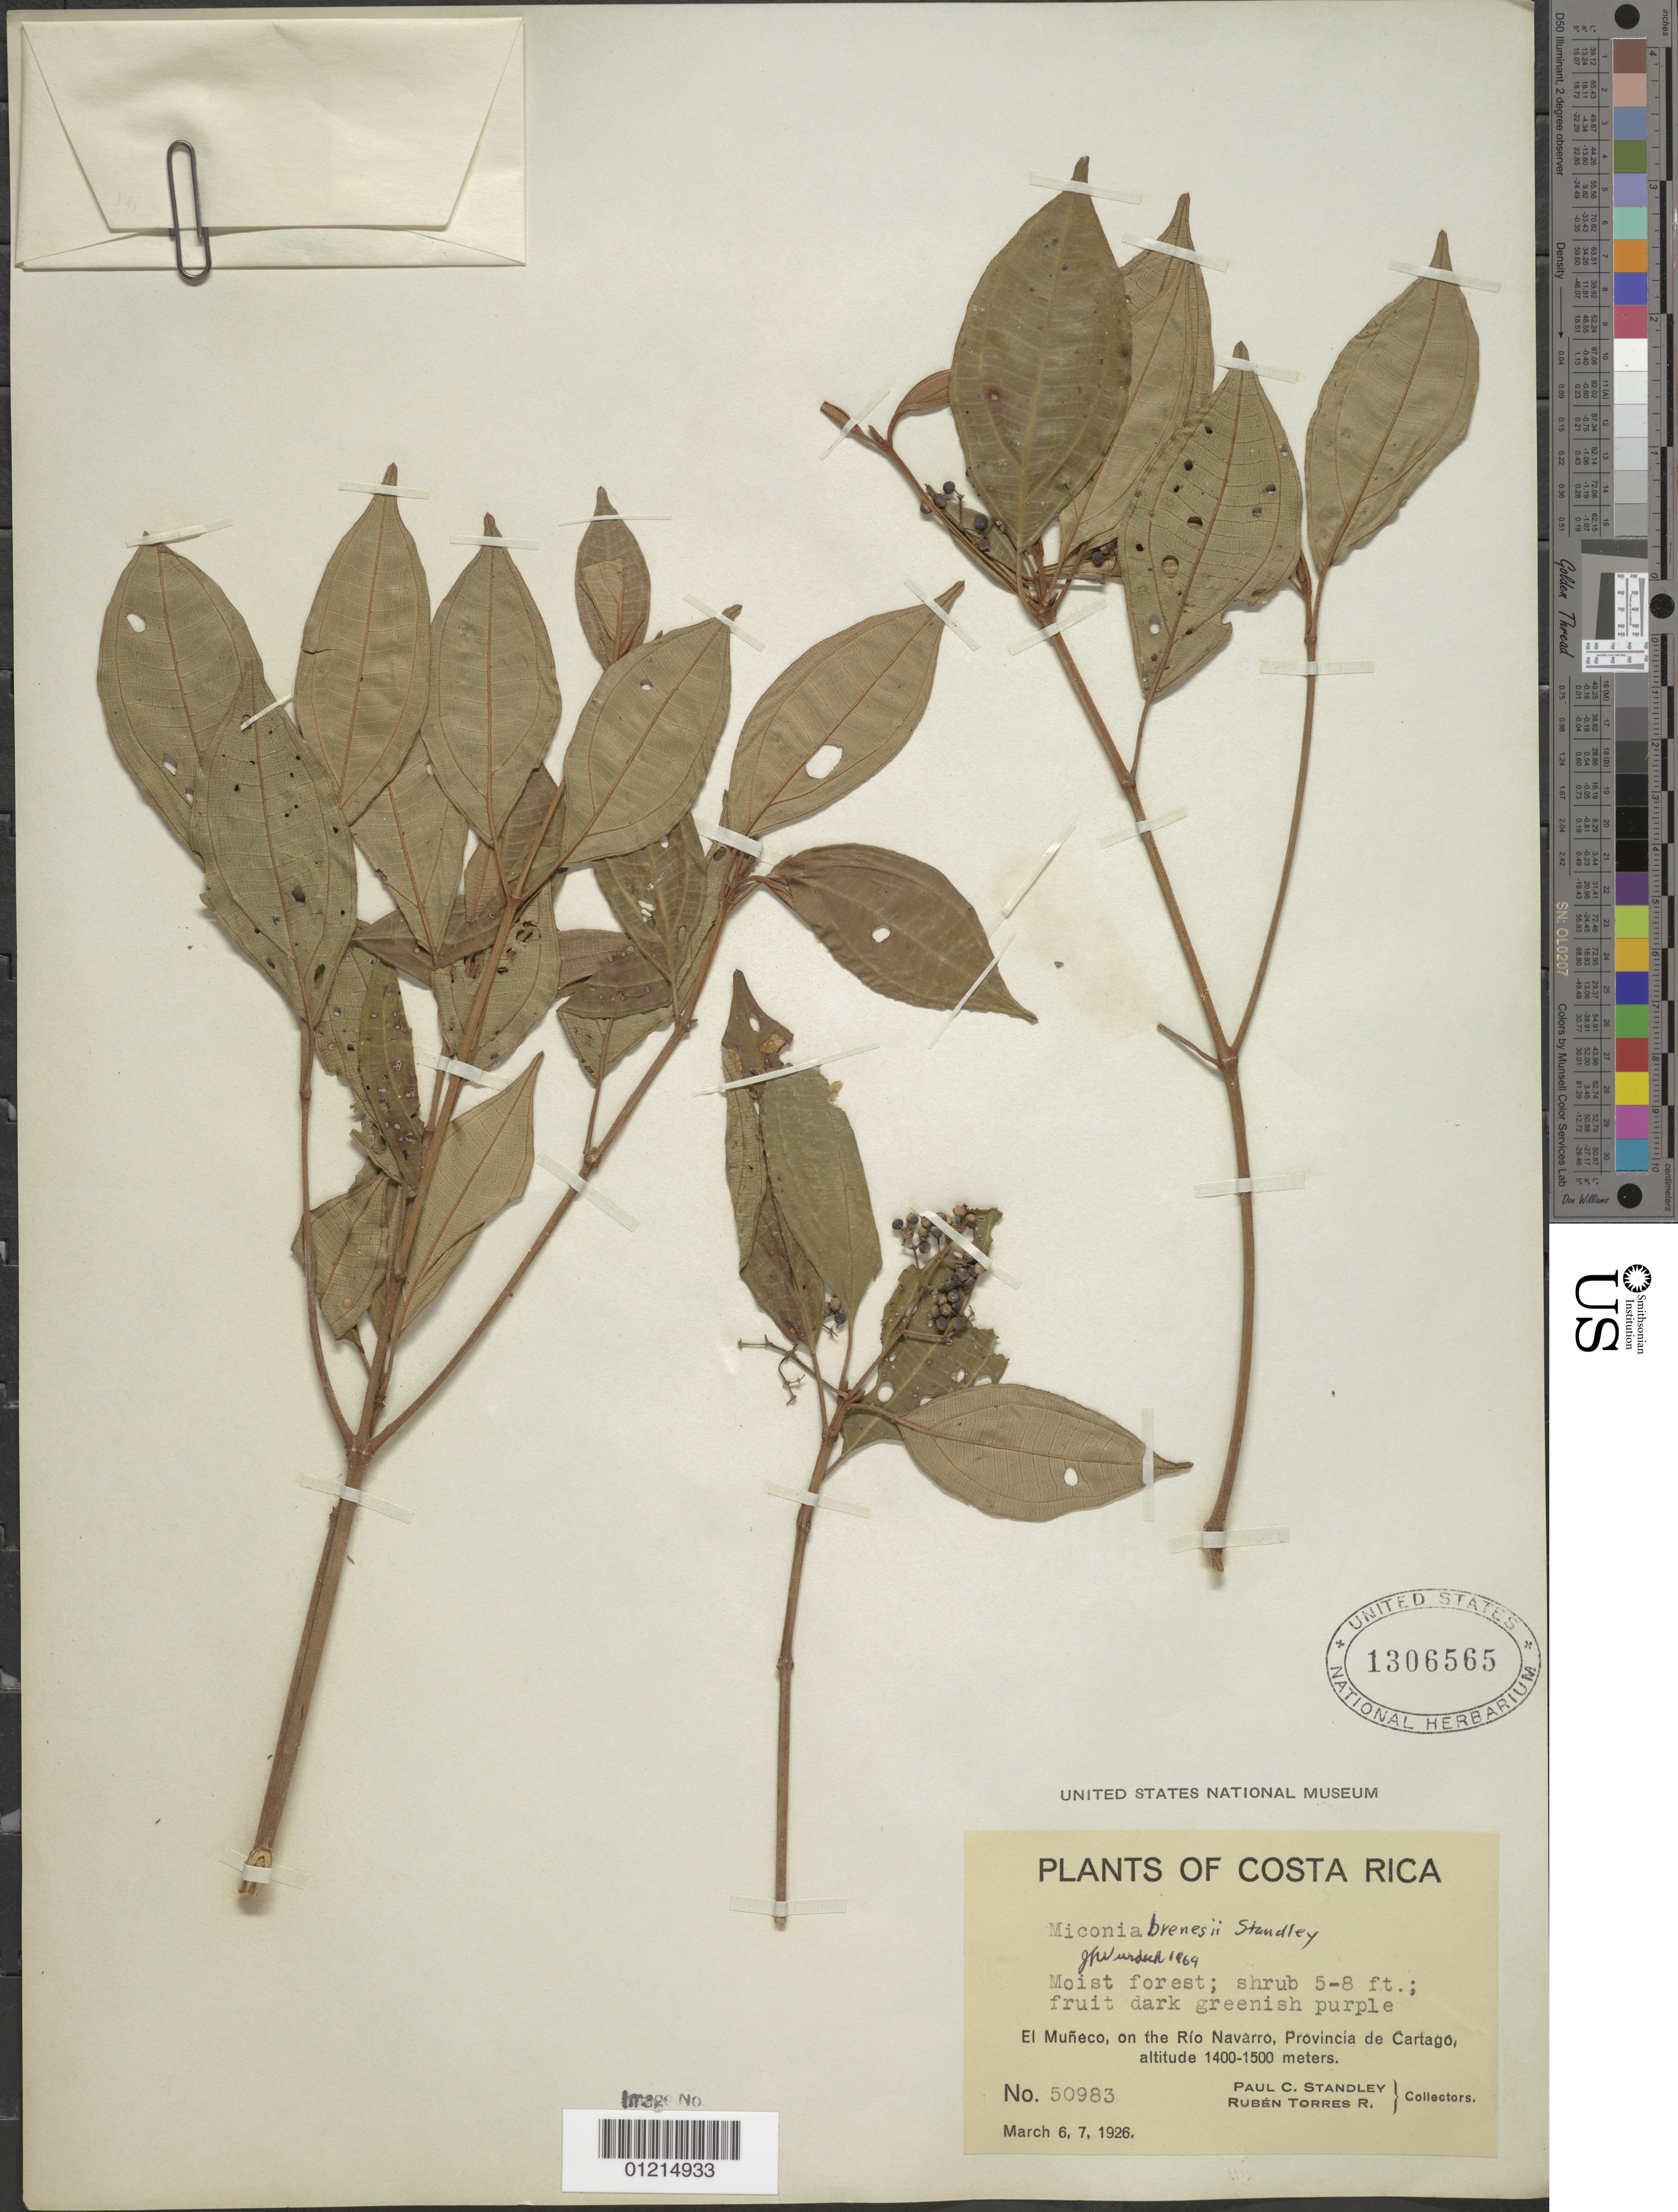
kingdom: Plantae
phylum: Tracheophyta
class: Magnoliopsida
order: Myrtales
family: Melastomataceae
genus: Miconia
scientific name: Miconia brenesii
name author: Standl.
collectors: P. C. Standley & R. Torres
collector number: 50983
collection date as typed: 06 Mar 1926 and 07 Mar 1926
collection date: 1926-03-06,1926-03-07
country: Costa Rica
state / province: Cartago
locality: El Muneco, on Rio Navarro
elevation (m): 1400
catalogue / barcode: US 1306565